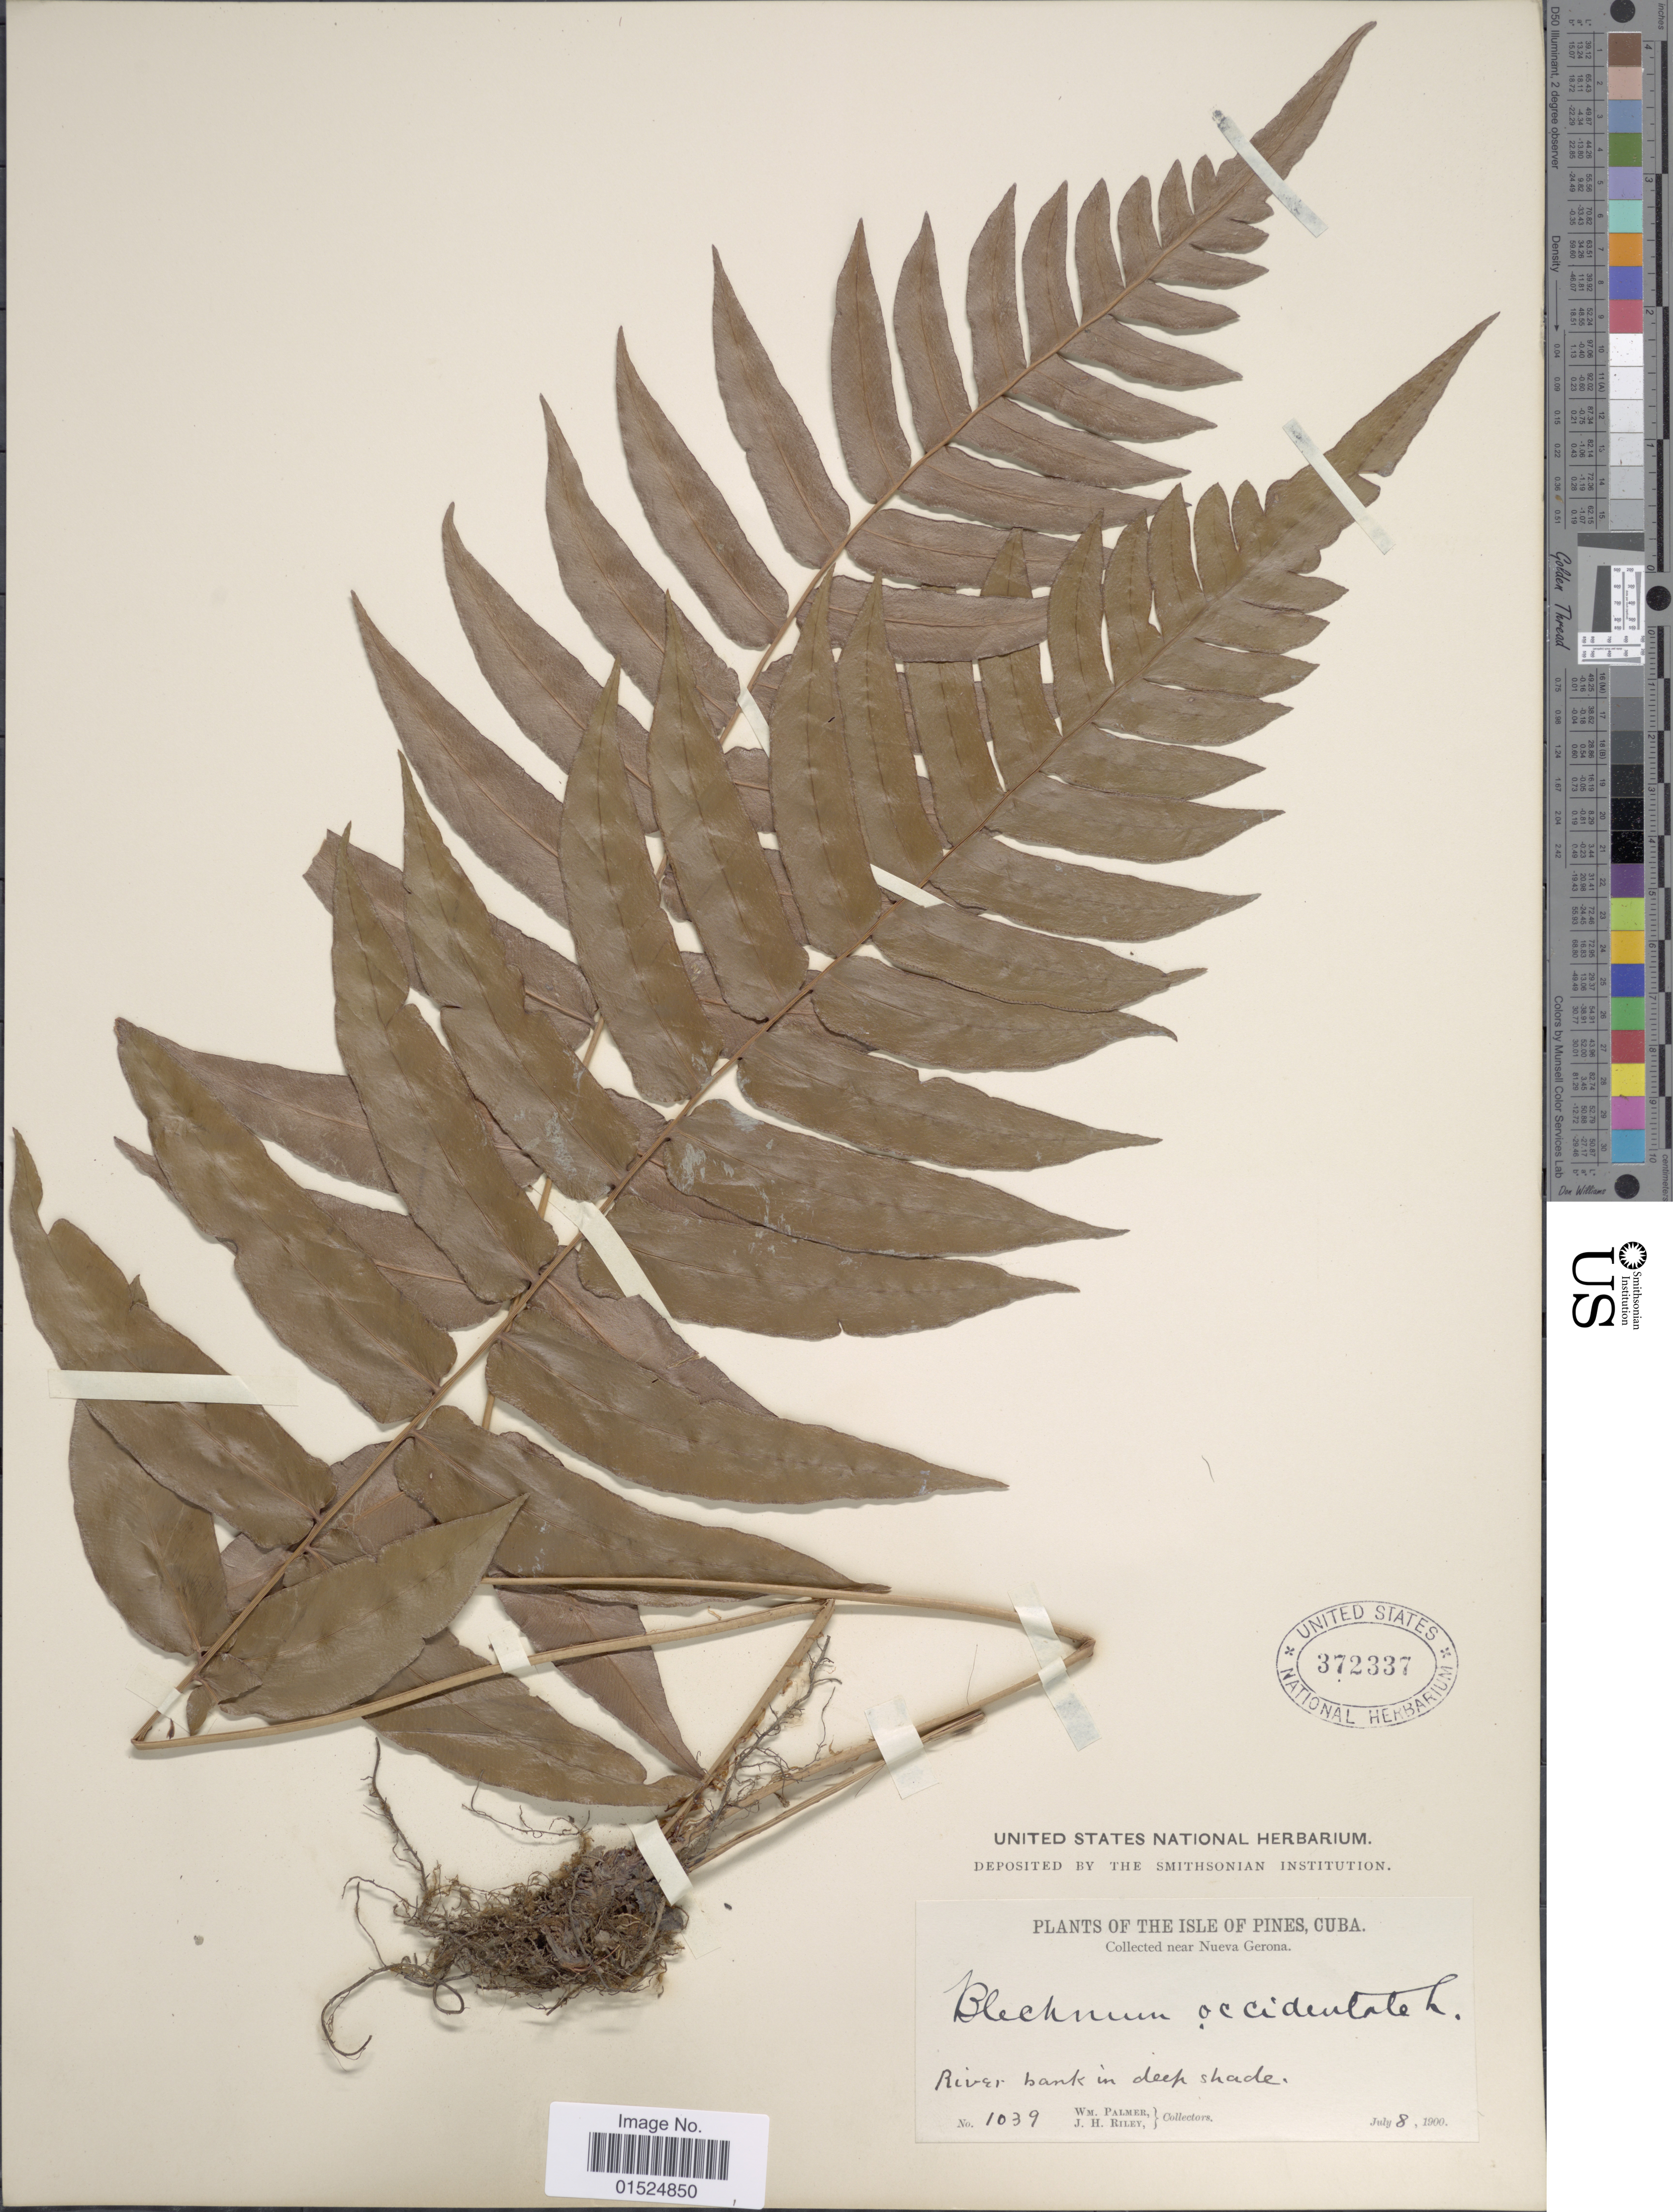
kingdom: Plantae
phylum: Tracheophyta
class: Polypodiopsida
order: Polypodiales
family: Blechnaceae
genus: Blechnum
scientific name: Blechnum occidentale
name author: L.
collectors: W. Palmer & J. H. Riley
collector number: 1039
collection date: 1900-07-08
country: Cuba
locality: Plants of the Isle of Pines, near Nueva Gerona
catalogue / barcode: US 372337